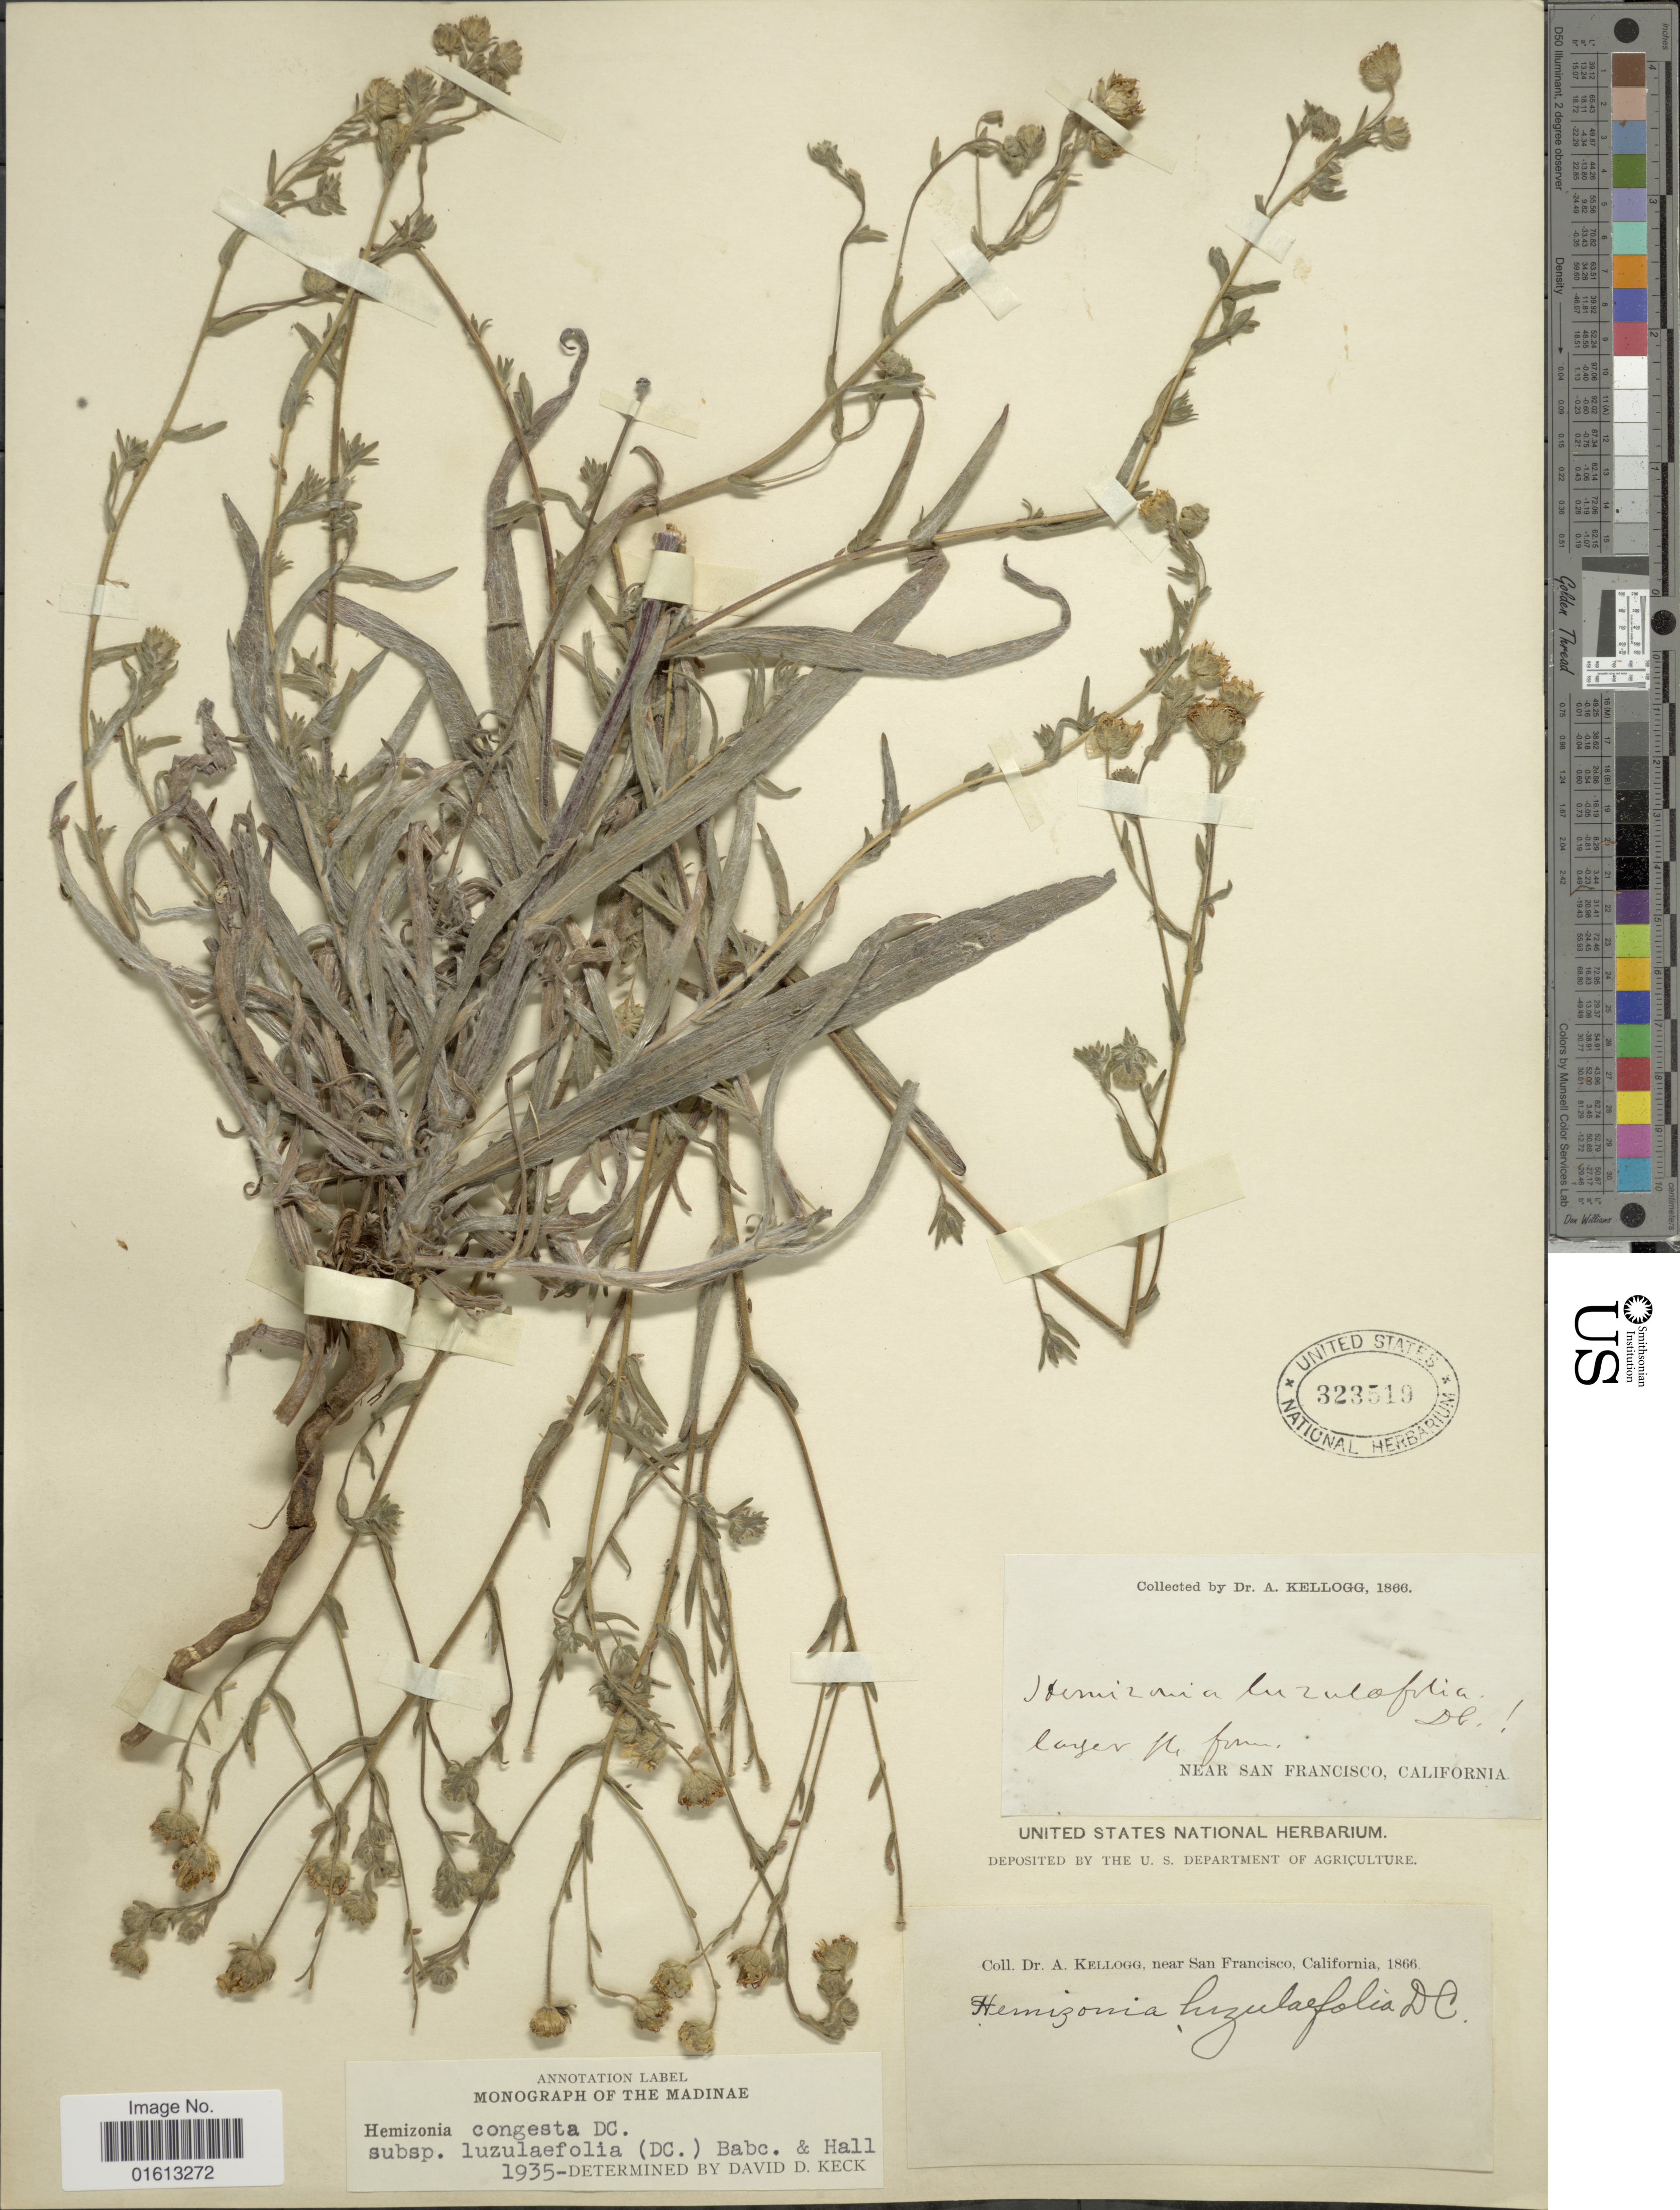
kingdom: Plantae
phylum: Tracheophyta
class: Magnoliopsida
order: Asterales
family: Asteraceae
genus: Hemizonia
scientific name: Hemizonia congesta subsp. luzulaefolia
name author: (DC.) Babc. & H.M. Hall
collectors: A. Kellog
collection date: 1866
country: United States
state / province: California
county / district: San Francisco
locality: Near San Francisco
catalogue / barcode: US 323519